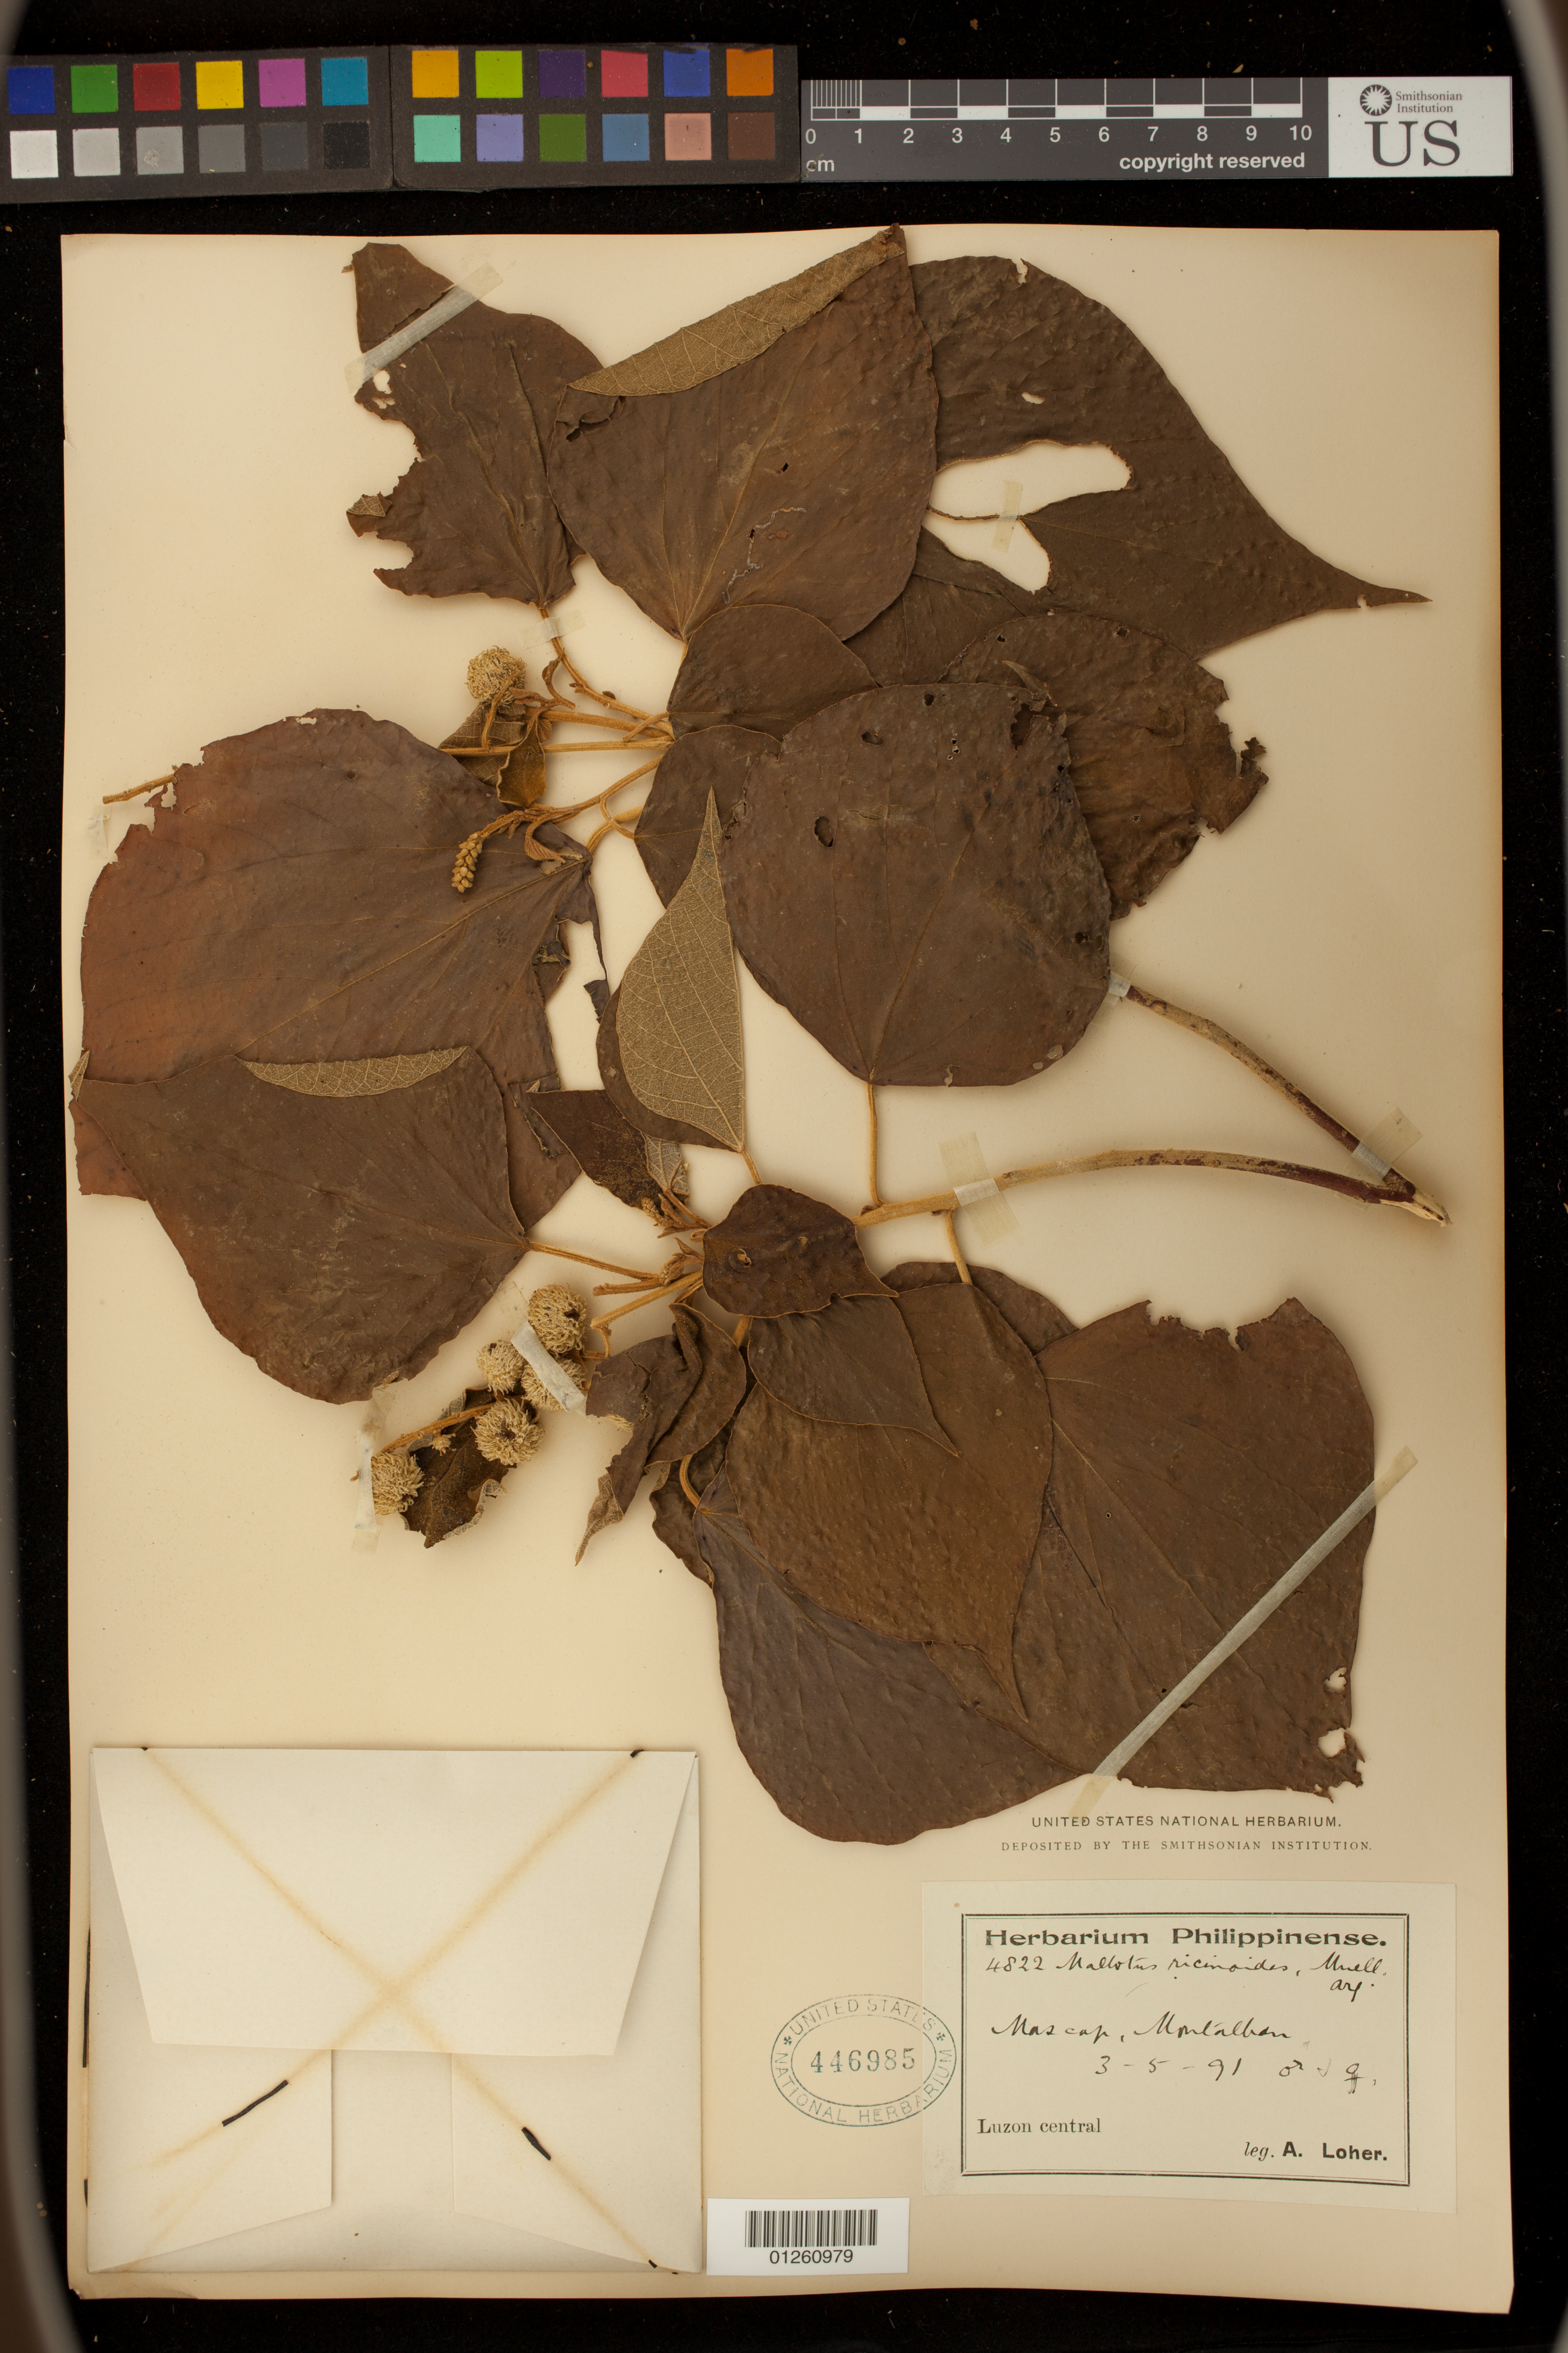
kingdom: Plantae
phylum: Tracheophyta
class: Magnoliopsida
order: Malpighiales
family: Euphorbiaceae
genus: Mallotus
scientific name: Mallotus ricinoides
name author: (Pers.) Müll. Arg.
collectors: A. Loher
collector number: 4822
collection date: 1891-05-03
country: Philippines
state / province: Calabarzon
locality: Mascap, Montalban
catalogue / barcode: US 446985